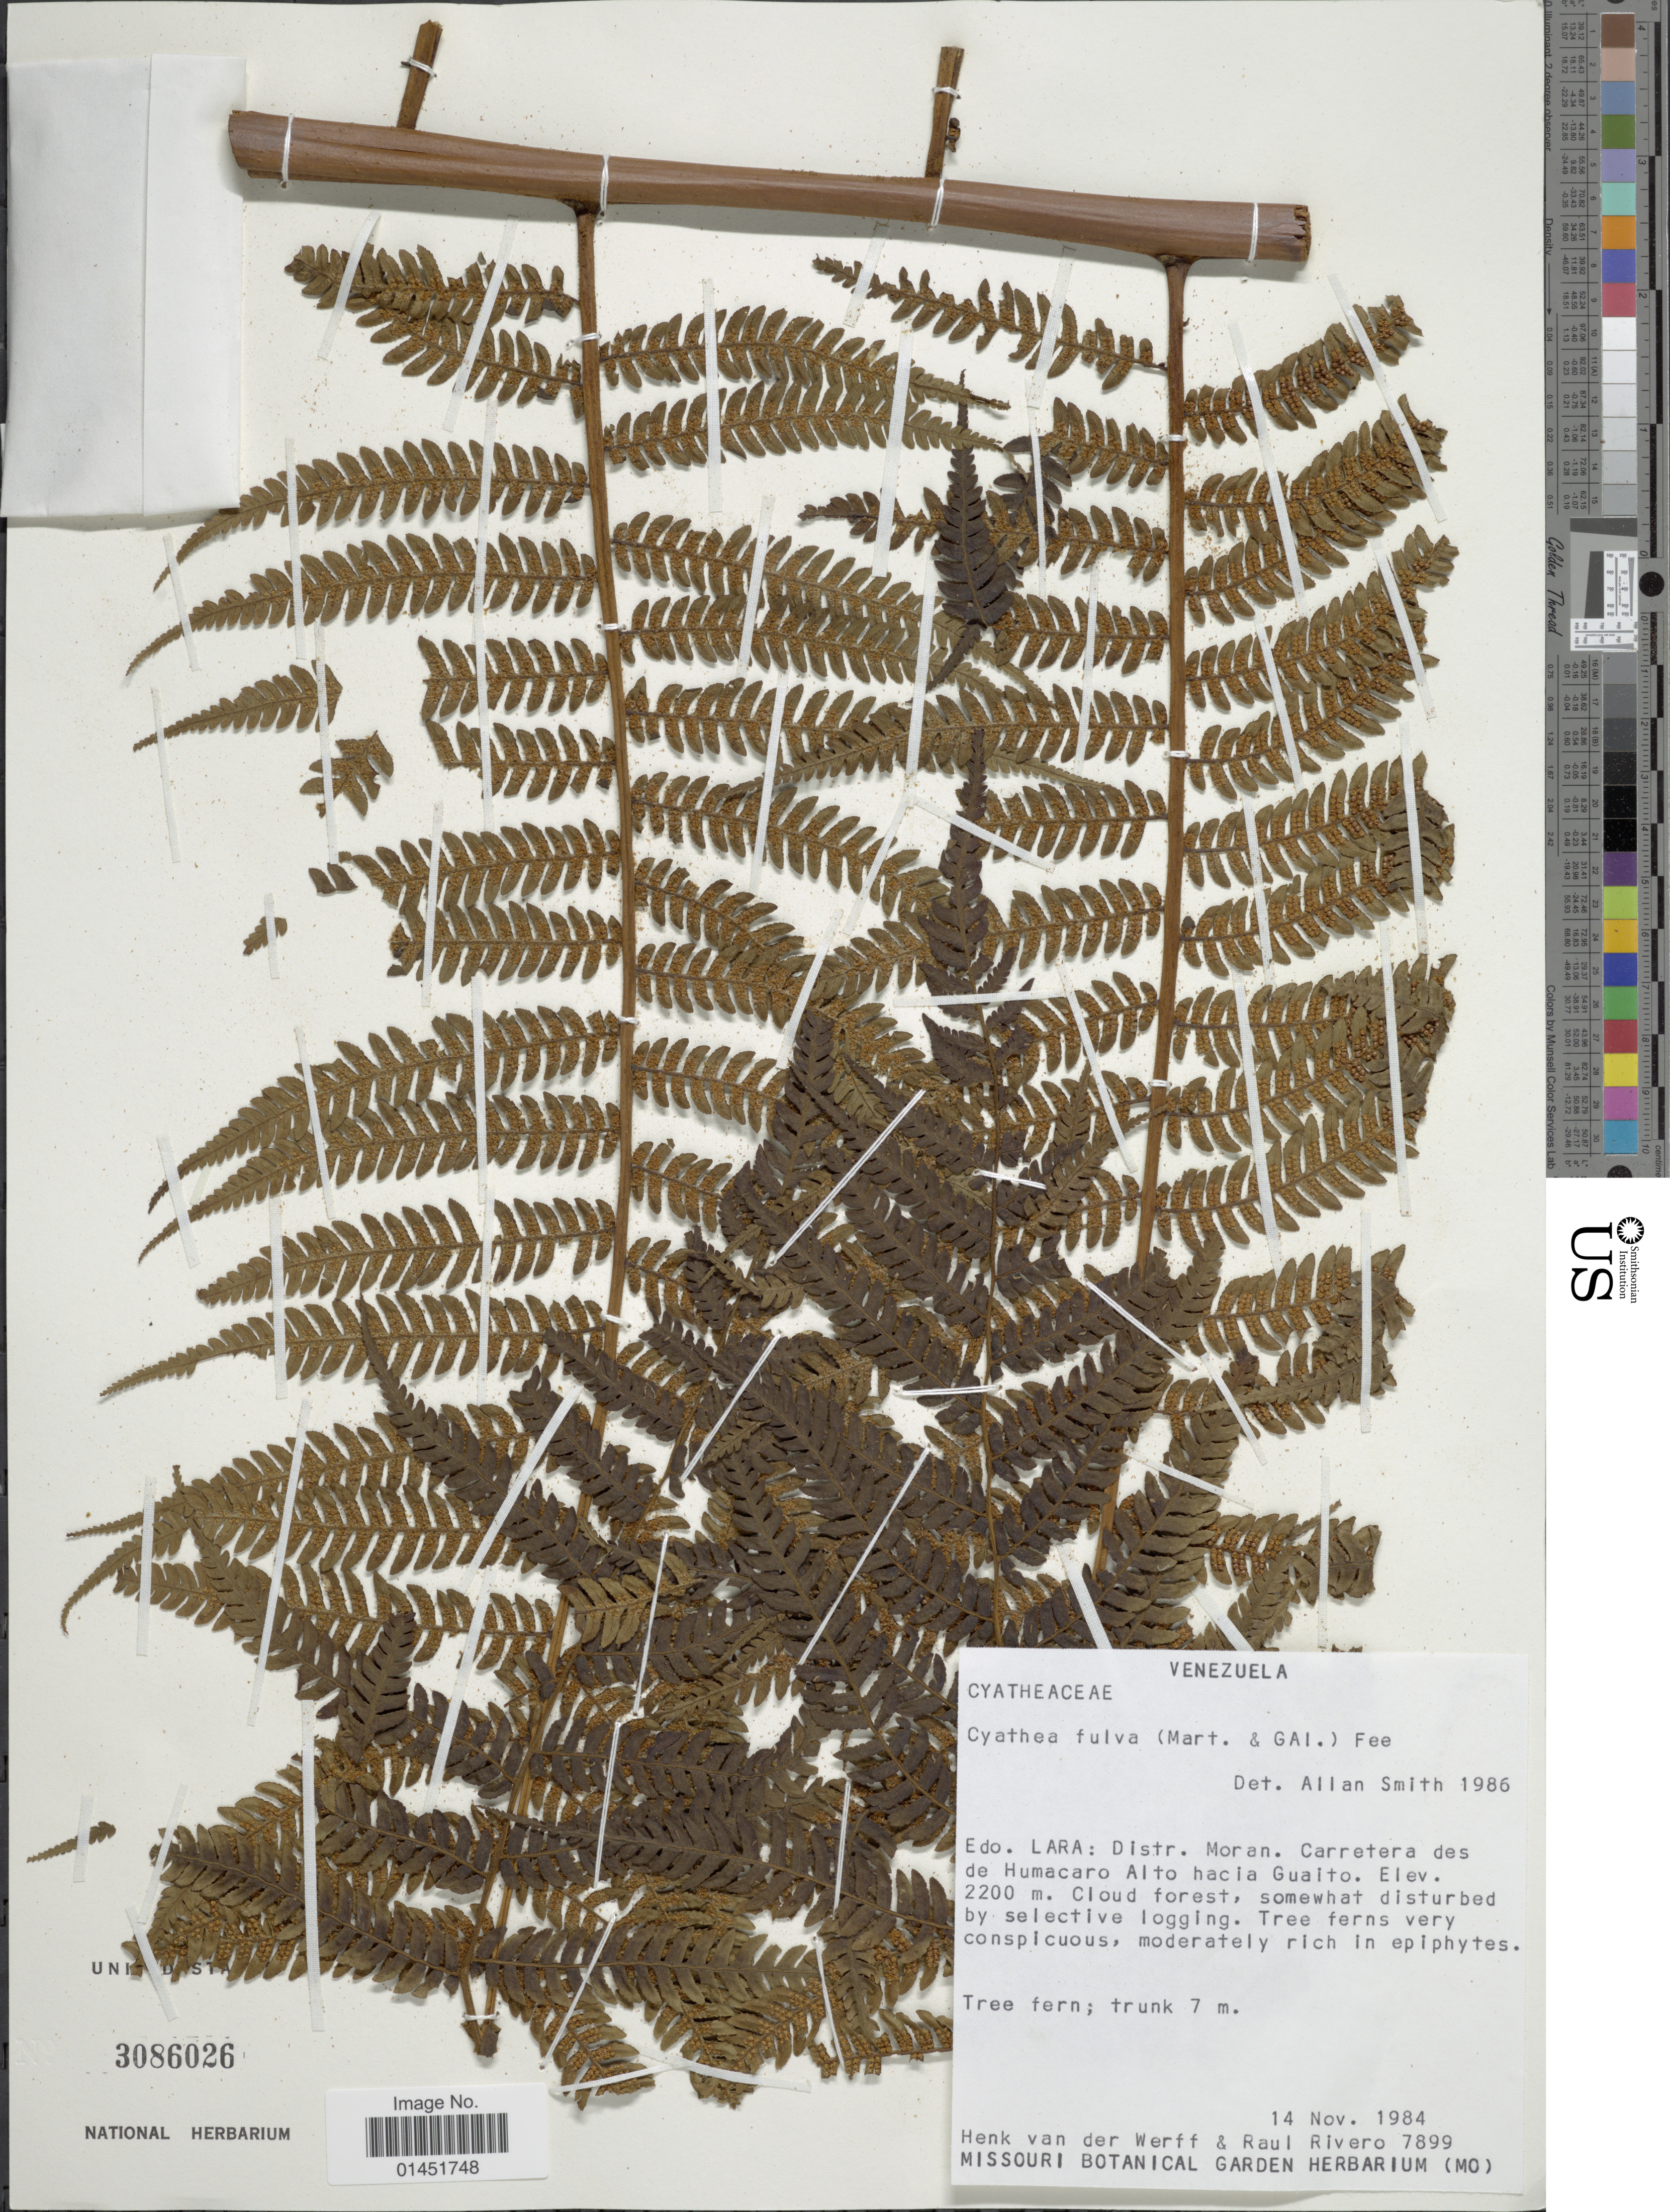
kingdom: Plantae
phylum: Tracheophyta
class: Polypodiopsida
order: Cyatheales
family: Cyatheaceae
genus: Cyathea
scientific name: Cyathea fulva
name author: (M. Martens & Galeotti) Fée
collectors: H. van der Werff & R. Rivero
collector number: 7899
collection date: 1984-11-14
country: Venezuela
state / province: Lara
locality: Distr. Moran. Carretera des de Humacaro Alto hacia Guaito.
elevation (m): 2200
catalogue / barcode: US 3086026